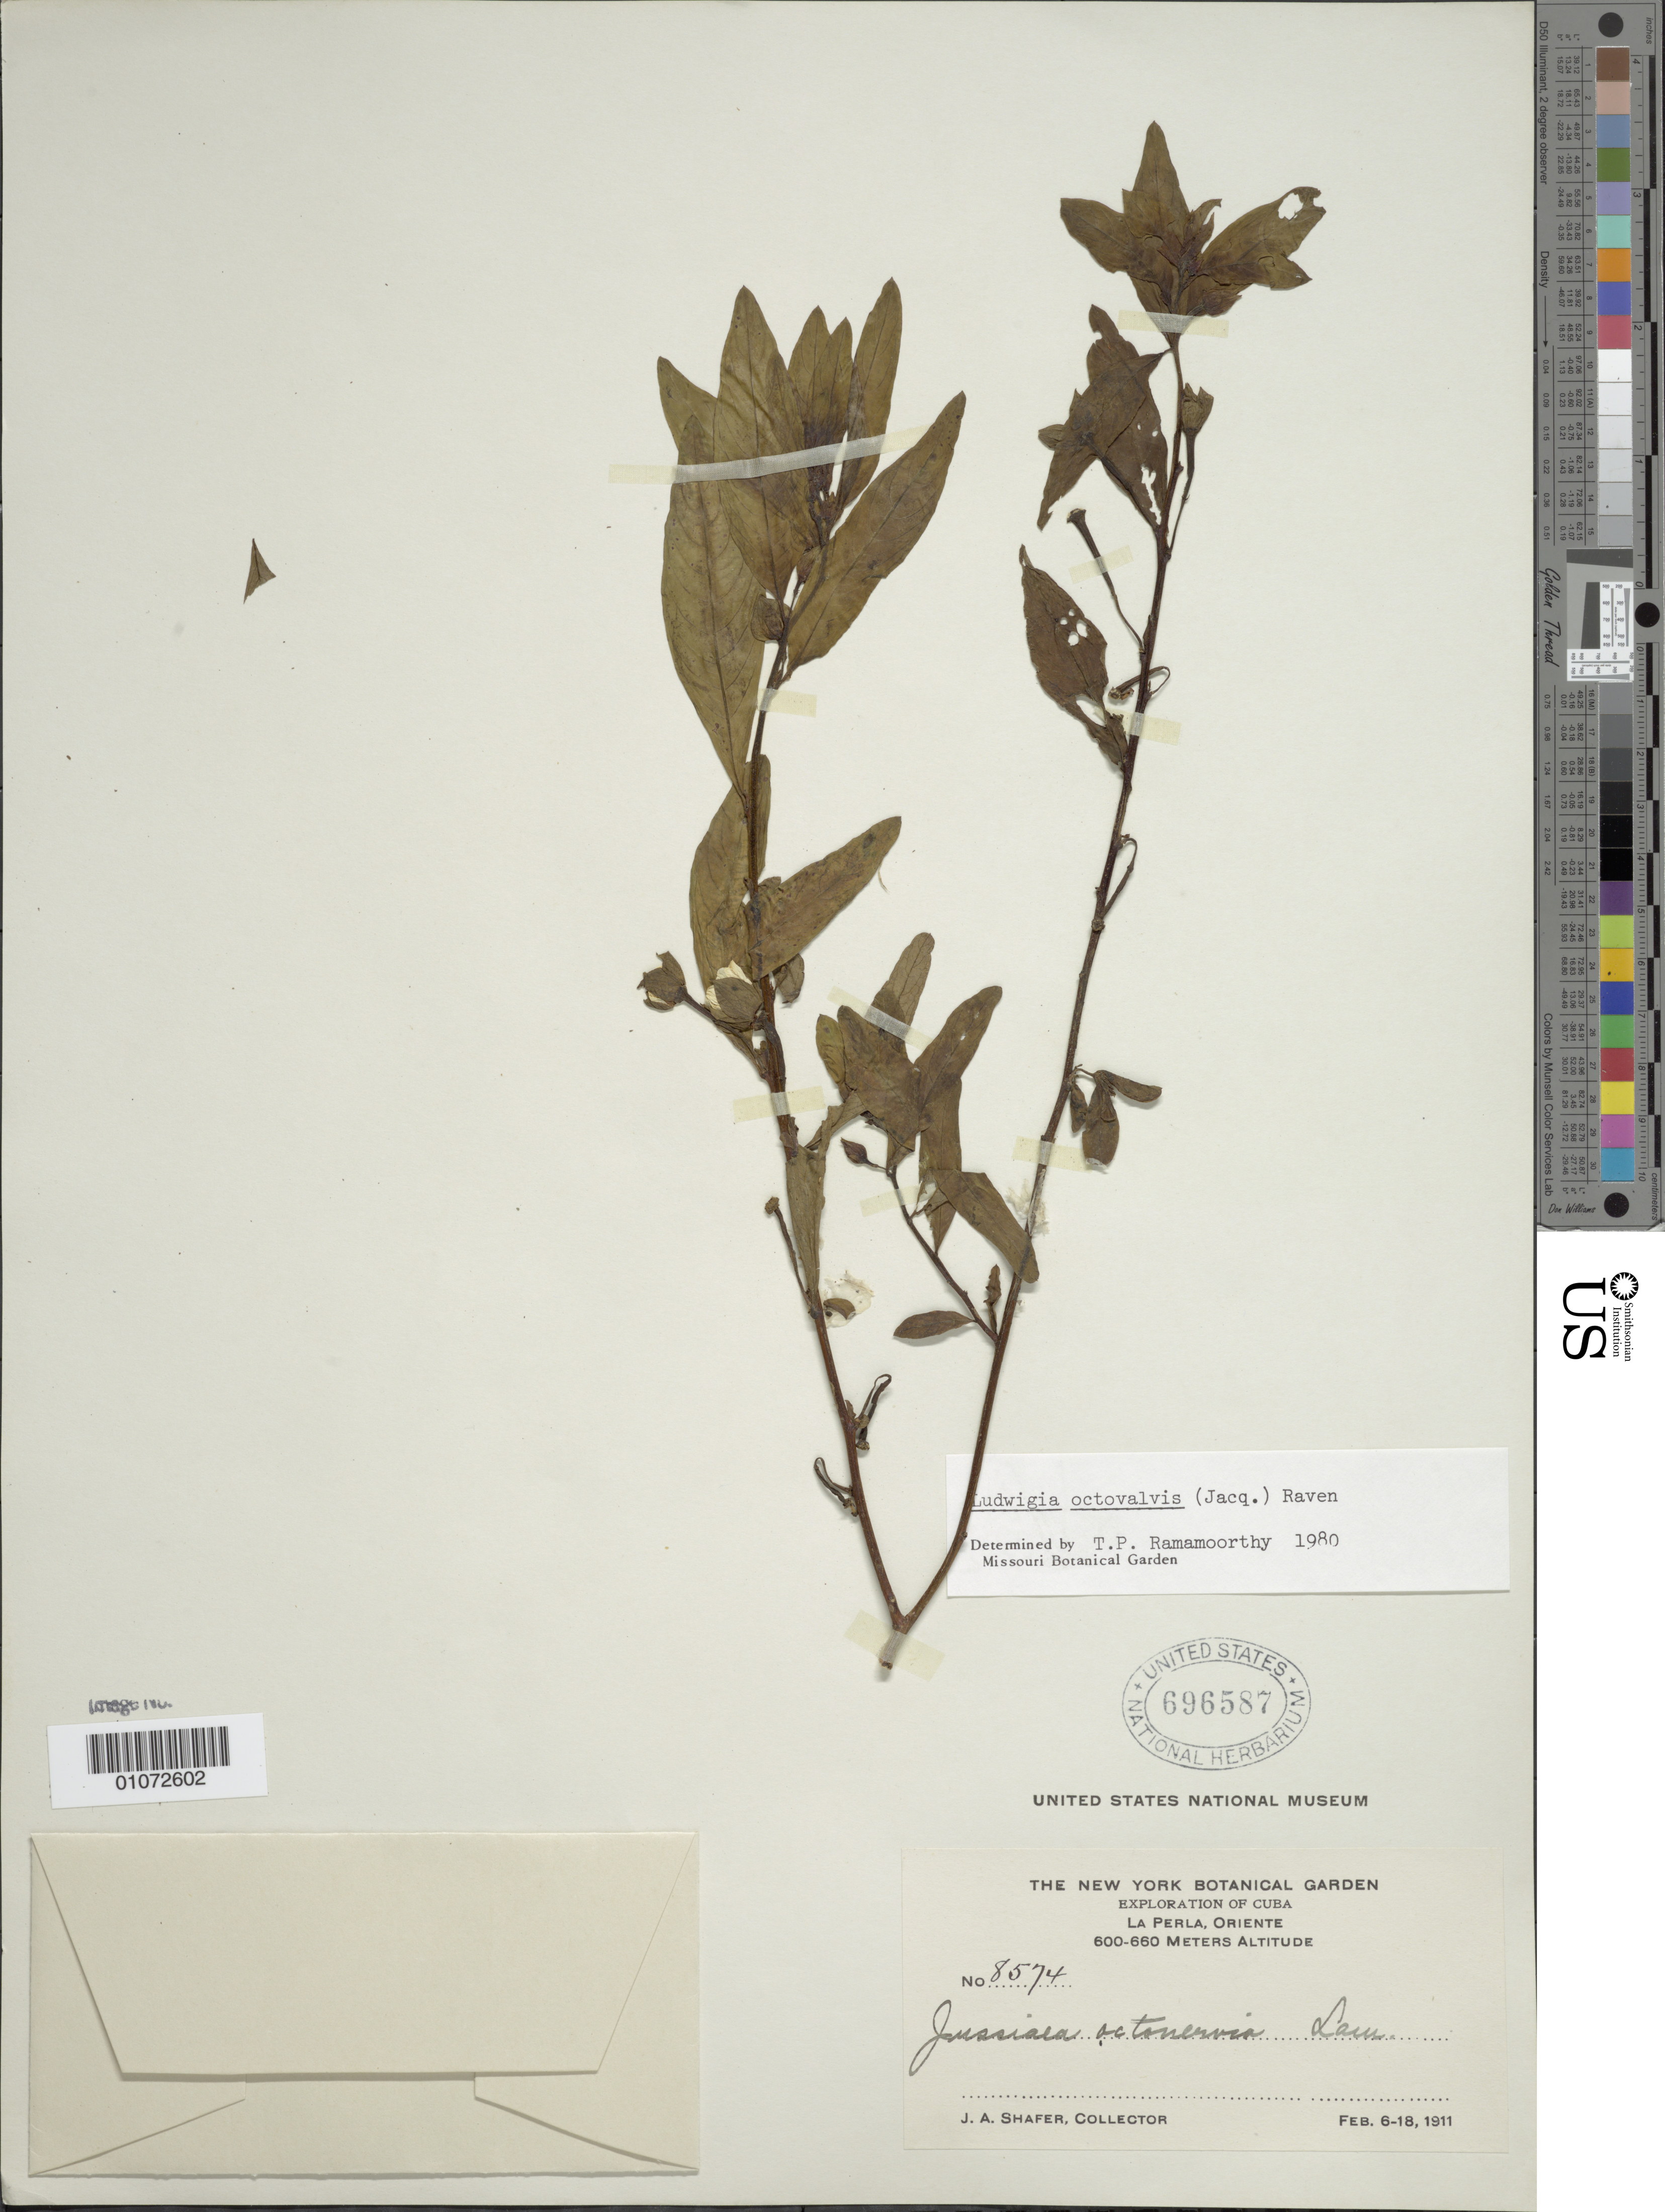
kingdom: Plantae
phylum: Tracheophyta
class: Magnoliopsida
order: Myrtales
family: Onagraceae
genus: Ludwigia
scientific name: Ludwigia octovalvis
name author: (Jacq.) P.H. Raven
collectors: J. A. Shafer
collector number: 8574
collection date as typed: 06 Feb 1911 to 18 Feb 1911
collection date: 1911-02-06/1911-02-18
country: Cuba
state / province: Oriente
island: Cuba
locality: La Perla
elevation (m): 600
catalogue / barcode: US 696587